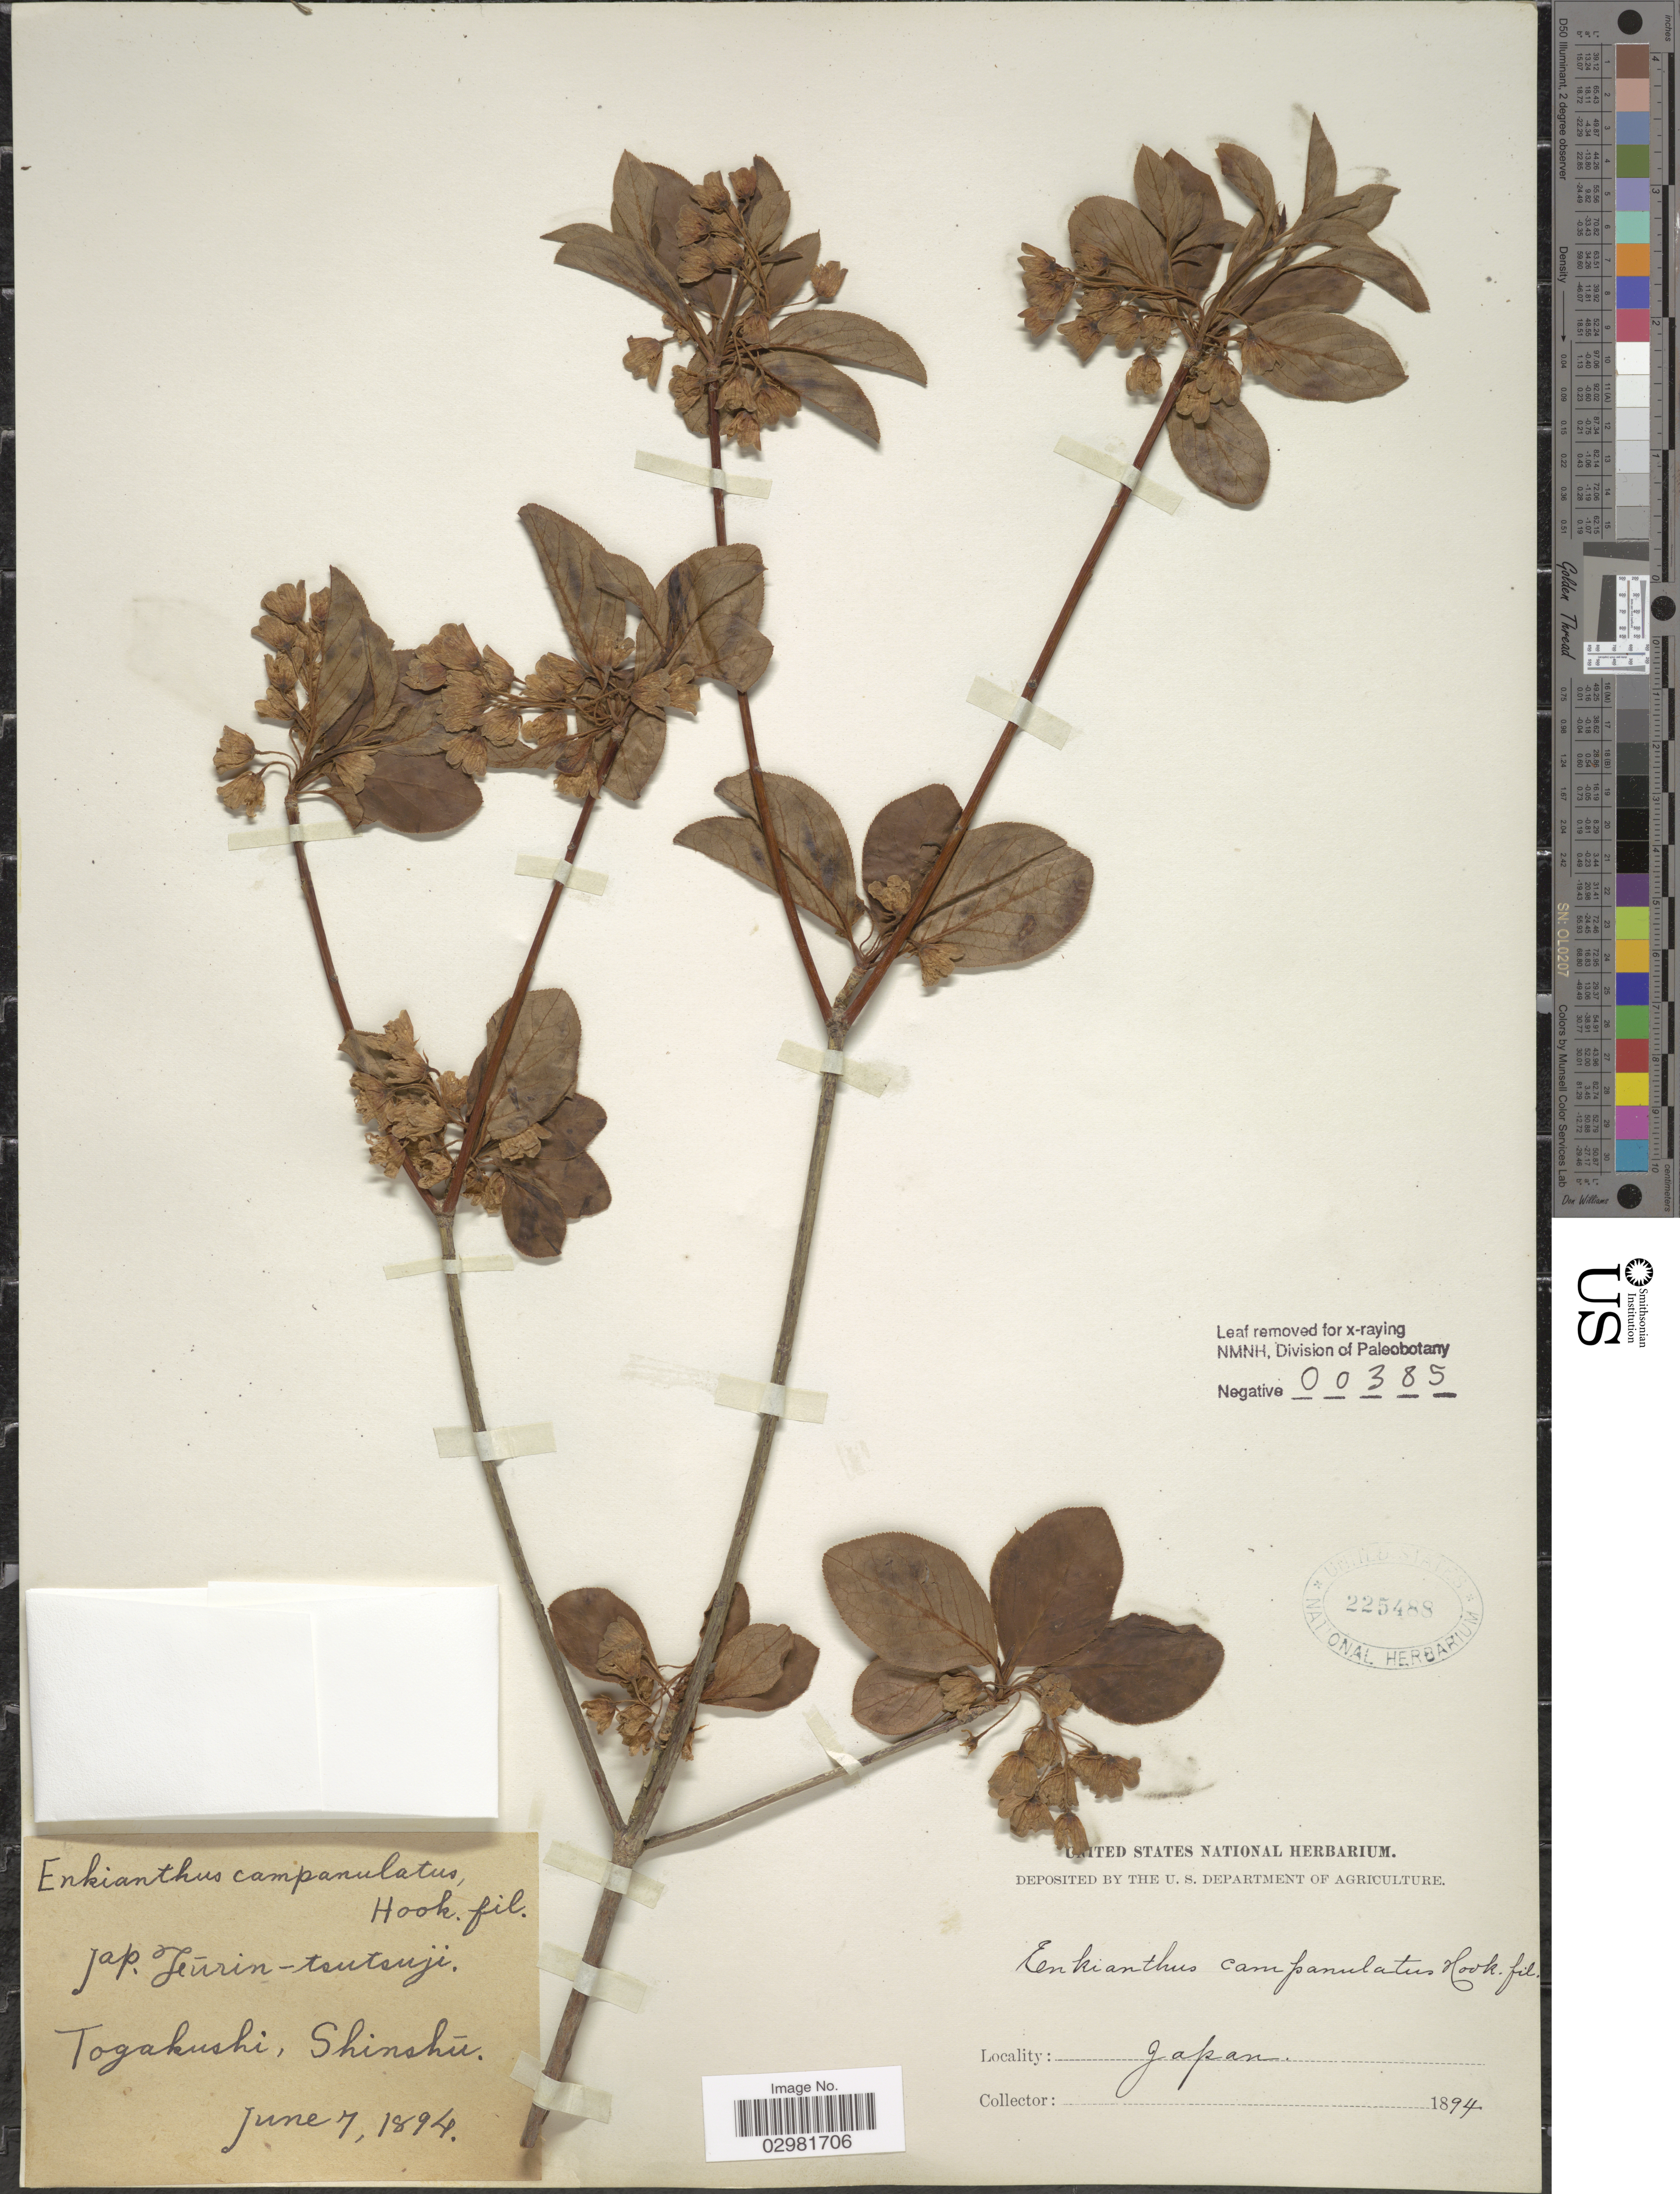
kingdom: Plantae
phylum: Tracheophyta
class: Magnoliopsida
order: Ericales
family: Ericaceae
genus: Enkianthus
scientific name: Enkianthus campanulatus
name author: (Miq.) G. Nicholson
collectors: ex herb. United States National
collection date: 1894-06-07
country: Japan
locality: Togakushi, Shinshu.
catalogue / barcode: US 225488